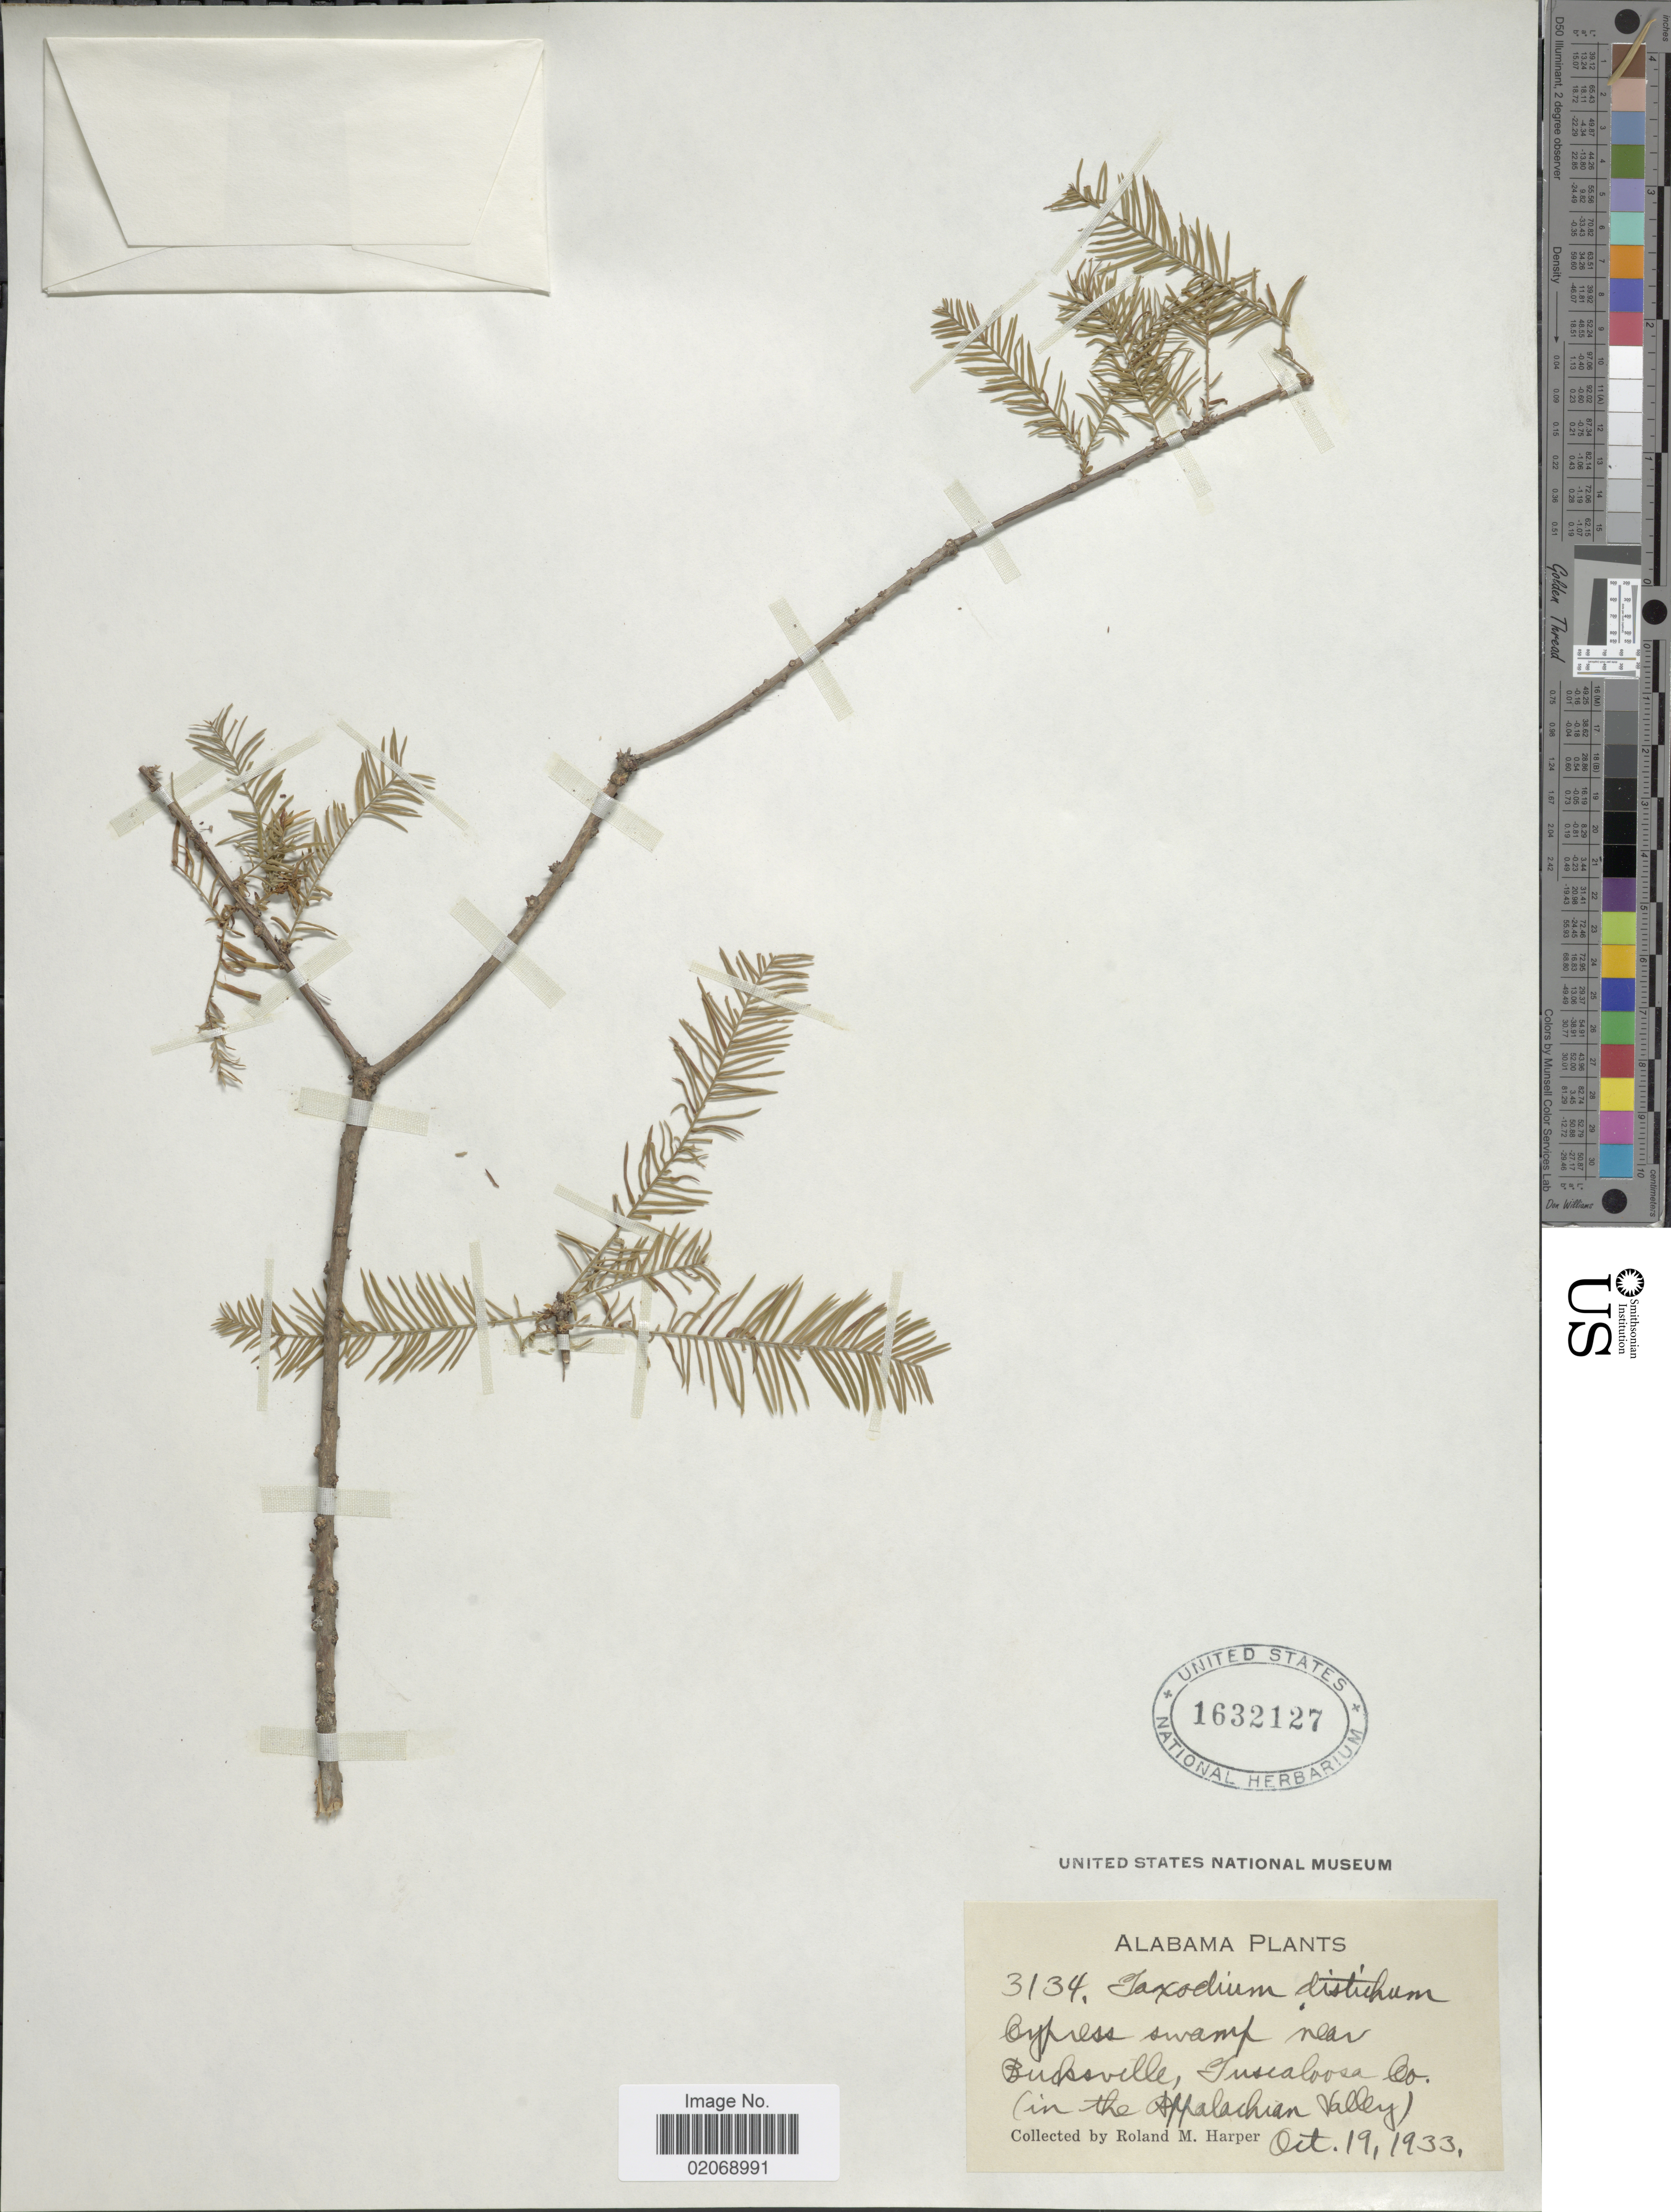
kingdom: Plantae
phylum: Tracheophyta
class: Pinopsida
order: Pinales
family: Cupressaceae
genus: Taxodium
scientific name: Taxodium distichum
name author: (L.) Rich.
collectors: R. M. Harper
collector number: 3134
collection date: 1933-10-19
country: United States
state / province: Alabama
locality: Near Bucksville Tuscaloosa Co. (In the Appalachian Valley).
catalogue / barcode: US 1632127